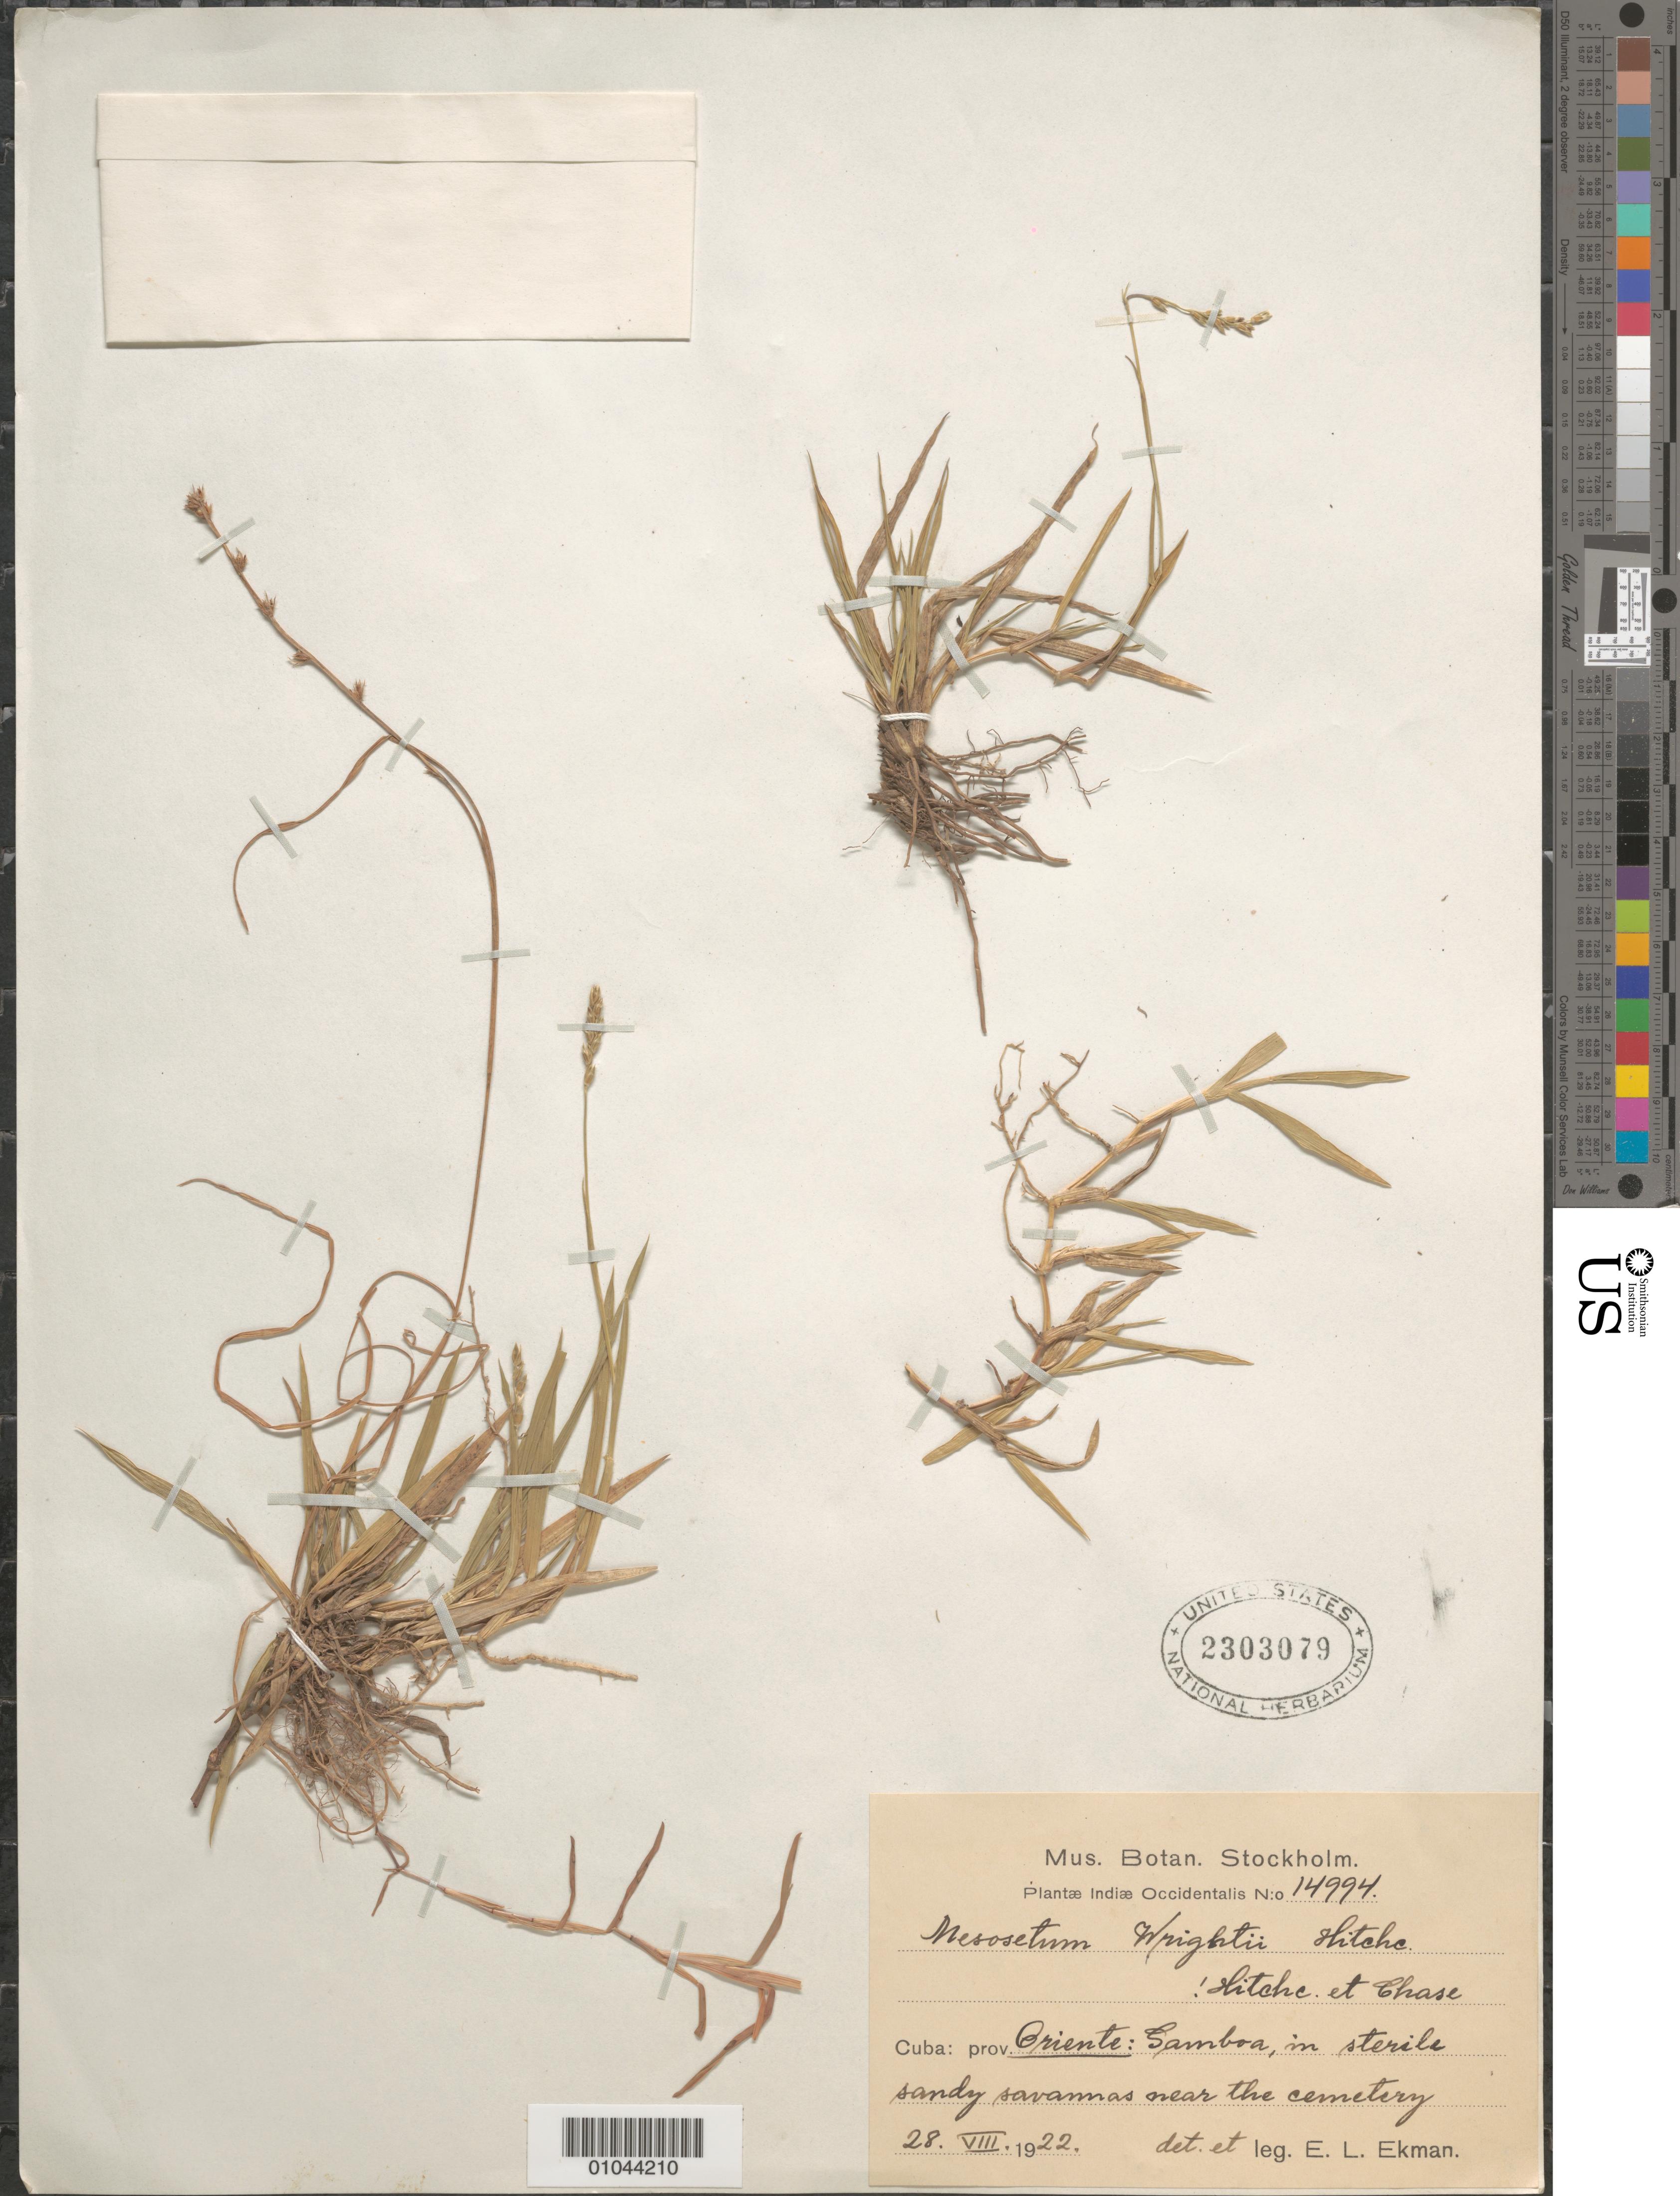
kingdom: Plantae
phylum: Tracheophyta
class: Liliopsida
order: Poales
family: Poaceae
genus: Mesosetum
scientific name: Mesosetum loliiforme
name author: (Hochst. ex Steud.) Chase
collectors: E. L. Ekman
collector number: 14994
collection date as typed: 28 Aug 1922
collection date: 1922-08-28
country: Cuba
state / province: Oriente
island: Cuba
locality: Samboa, in sterile sandy savannas near the cemetary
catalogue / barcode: US 2303079